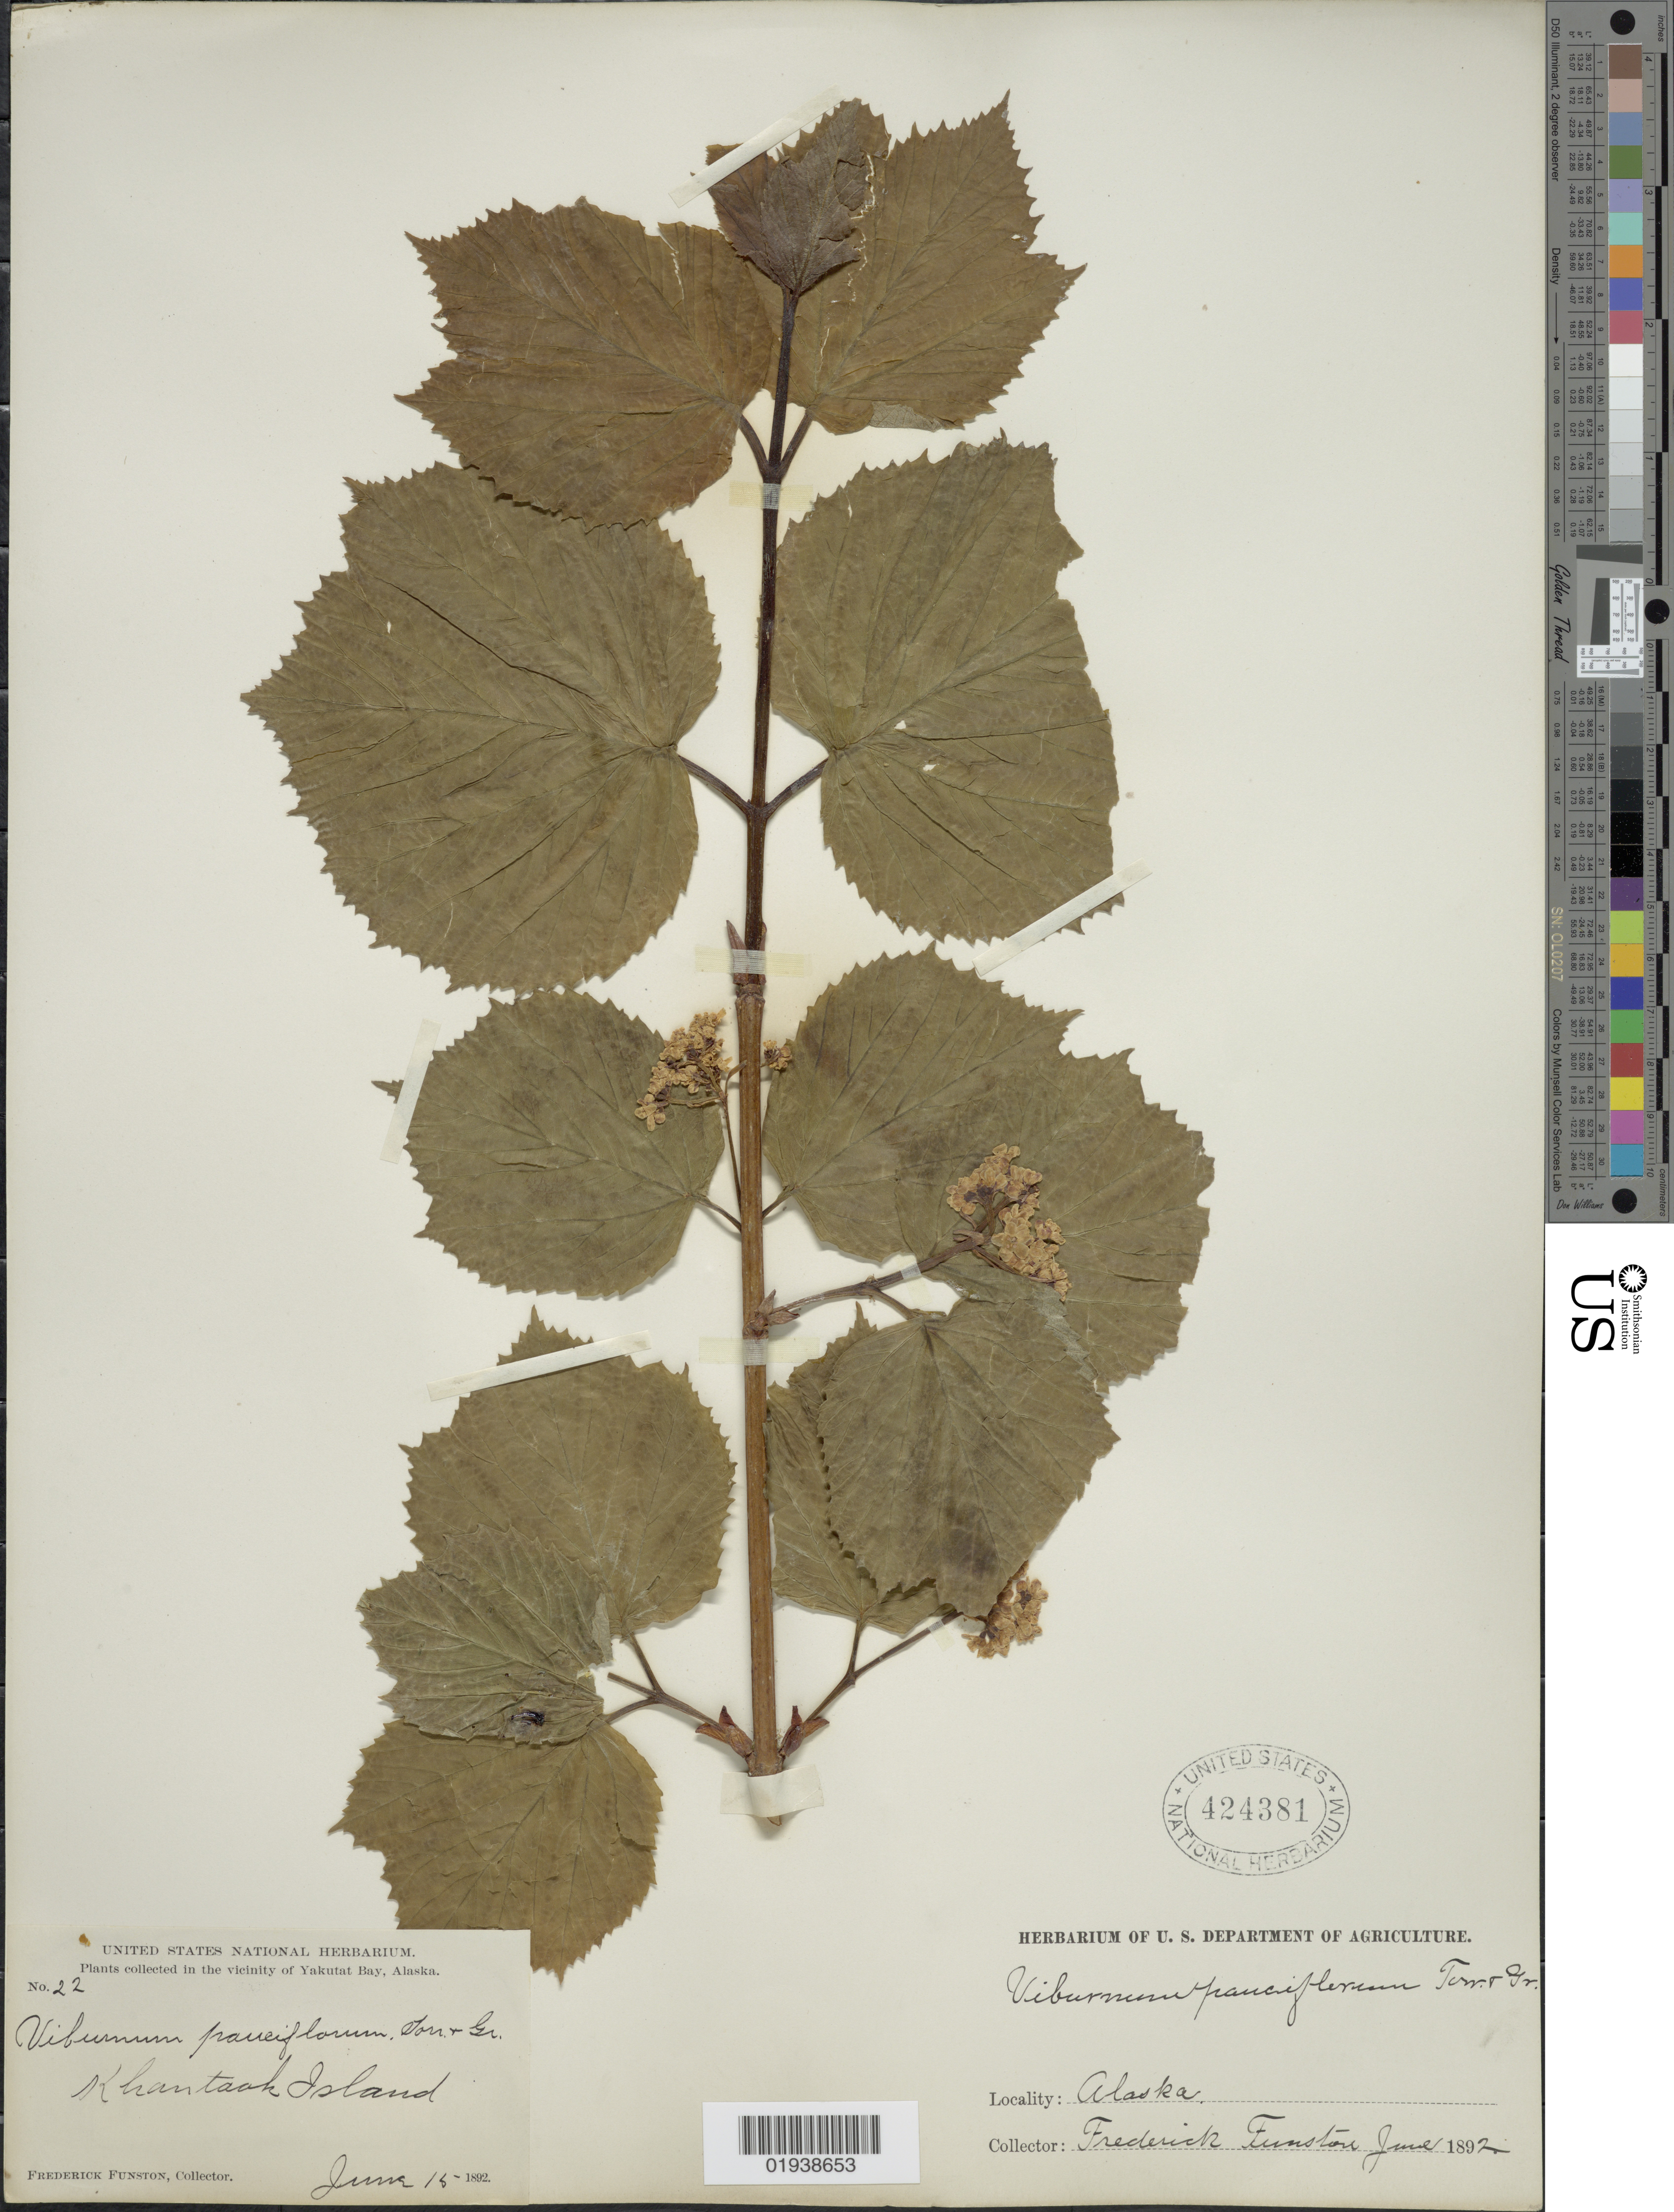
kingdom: Plantae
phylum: Tracheophyta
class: Magnoliopsida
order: Dipsacales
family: Viburnaceae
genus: Viburnum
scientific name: Viburnum edule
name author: (Michx.) Raf.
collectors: F. Funston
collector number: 22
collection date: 1892-06-15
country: United States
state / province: Alaska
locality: In the vicinity of Yakutat Bay. Khantaak Island.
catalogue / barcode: US 424381